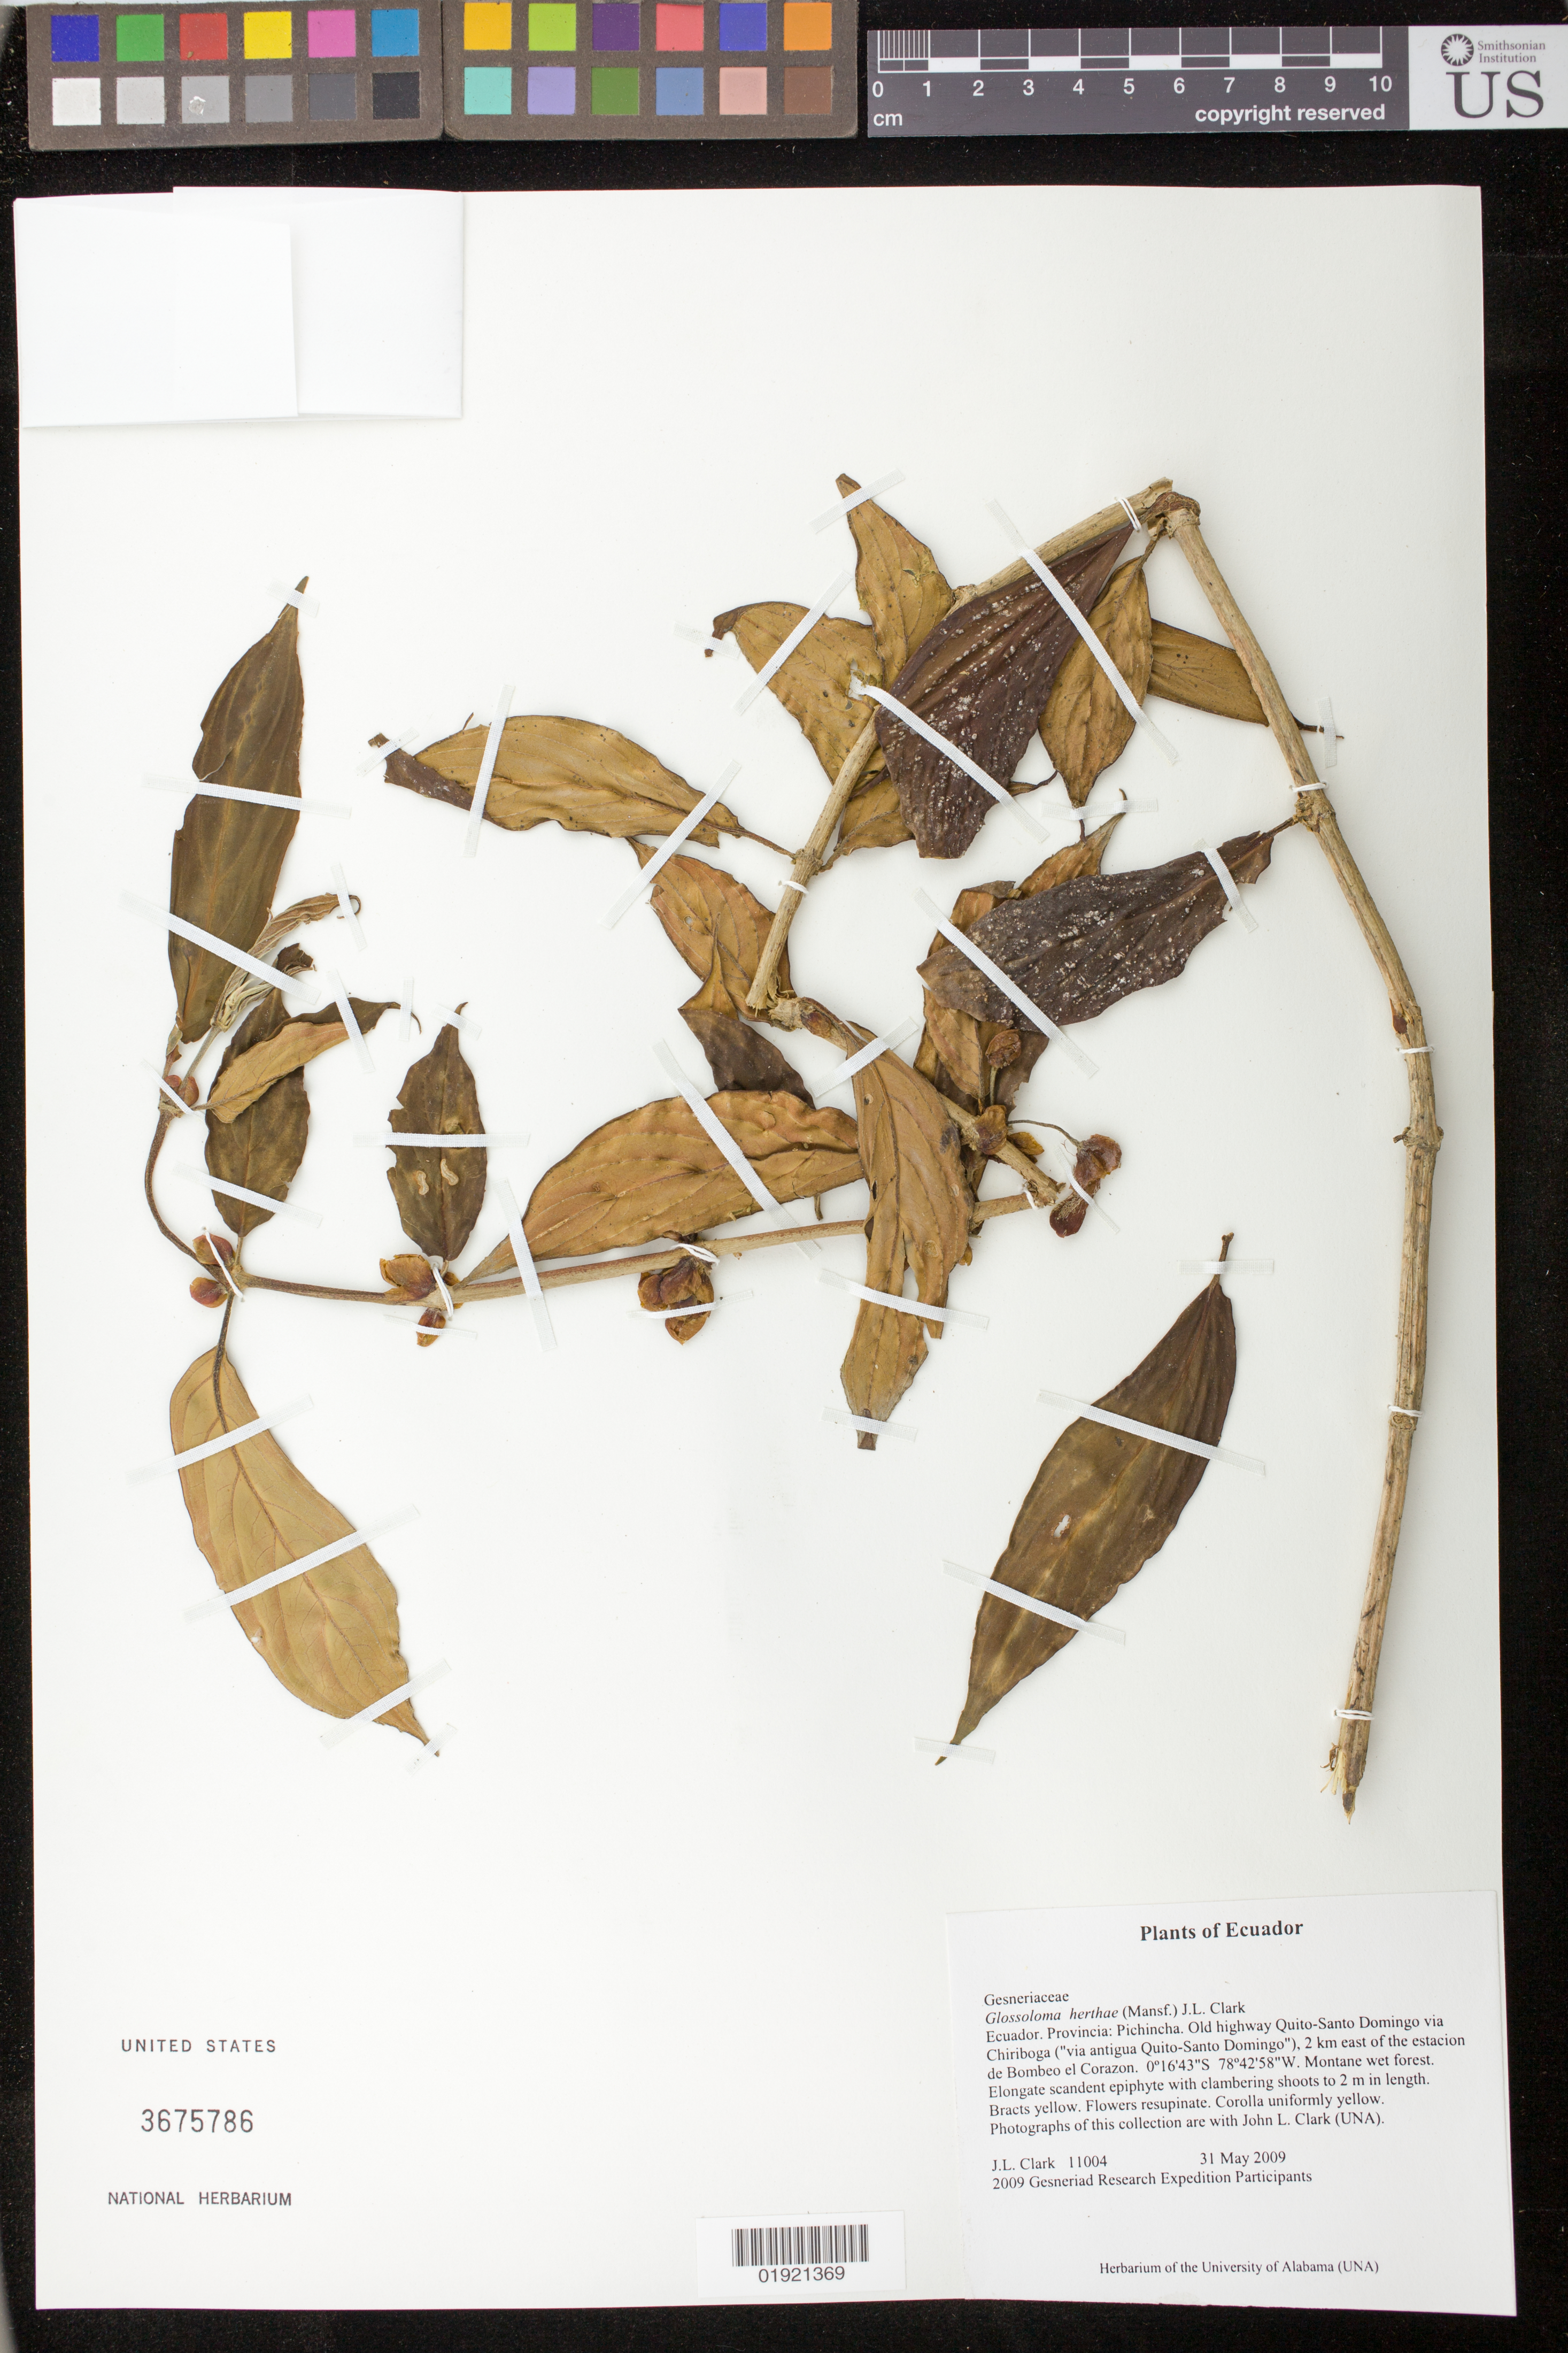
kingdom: Plantae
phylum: Tracheophyta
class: Magnoliopsida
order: Lamiales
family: Gesneriaceae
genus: Glossoloma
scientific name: Glossoloma herthae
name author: (Mansf.) J.L. Clark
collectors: J. L. Clark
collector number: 11004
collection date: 2009-05-31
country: Ecuador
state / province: Pichincha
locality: Old highway Quito-Santo Domingo via Chiriboga ("via antigua Quito-Santo Domingo"), 2 km east of the estacion de Bombeo el Corazon.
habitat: Montane wet forest.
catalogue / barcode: US 3675786